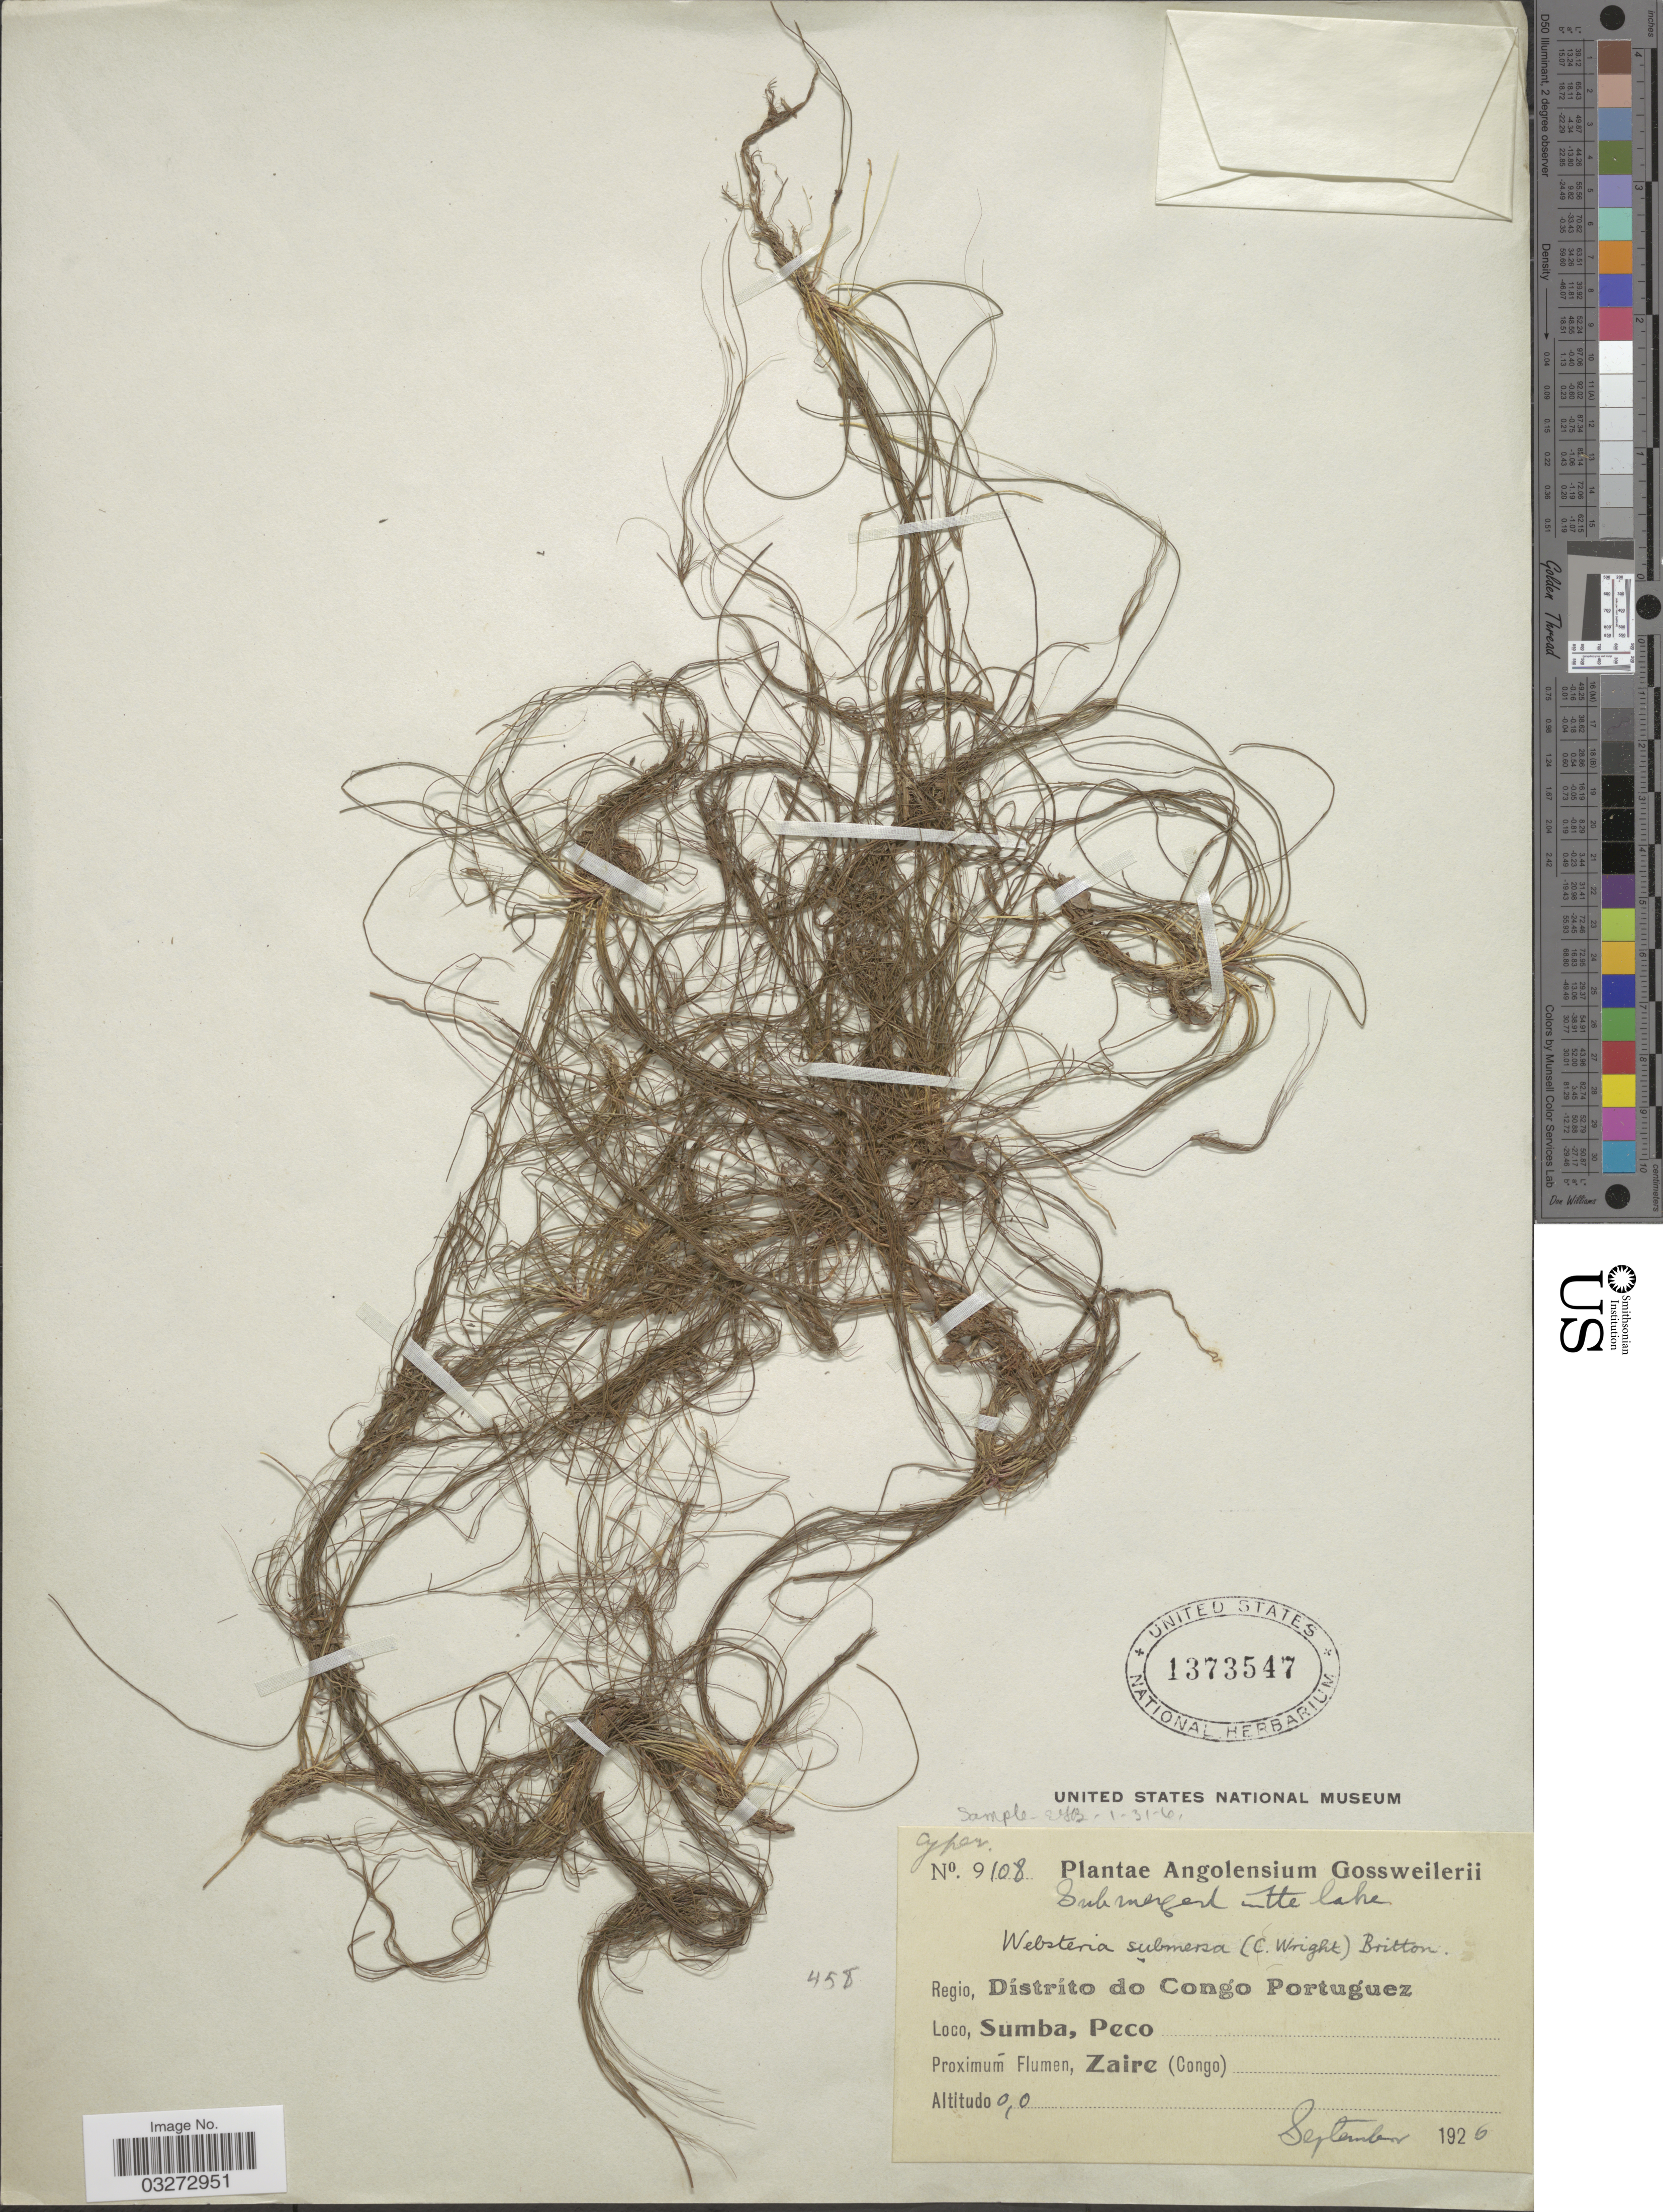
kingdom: Plantae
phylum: Tracheophyta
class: Liliopsida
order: Poales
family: Cyperaceae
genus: Eleocharis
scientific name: Eleocharis confervoides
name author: (Poir.) Steud.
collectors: -. Gossweiler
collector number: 9108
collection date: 1926-09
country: Angola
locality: Regio, Dístríto do Congo Portuguez. Sumba, Peco. Zaire (Congo).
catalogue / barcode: US 1373547